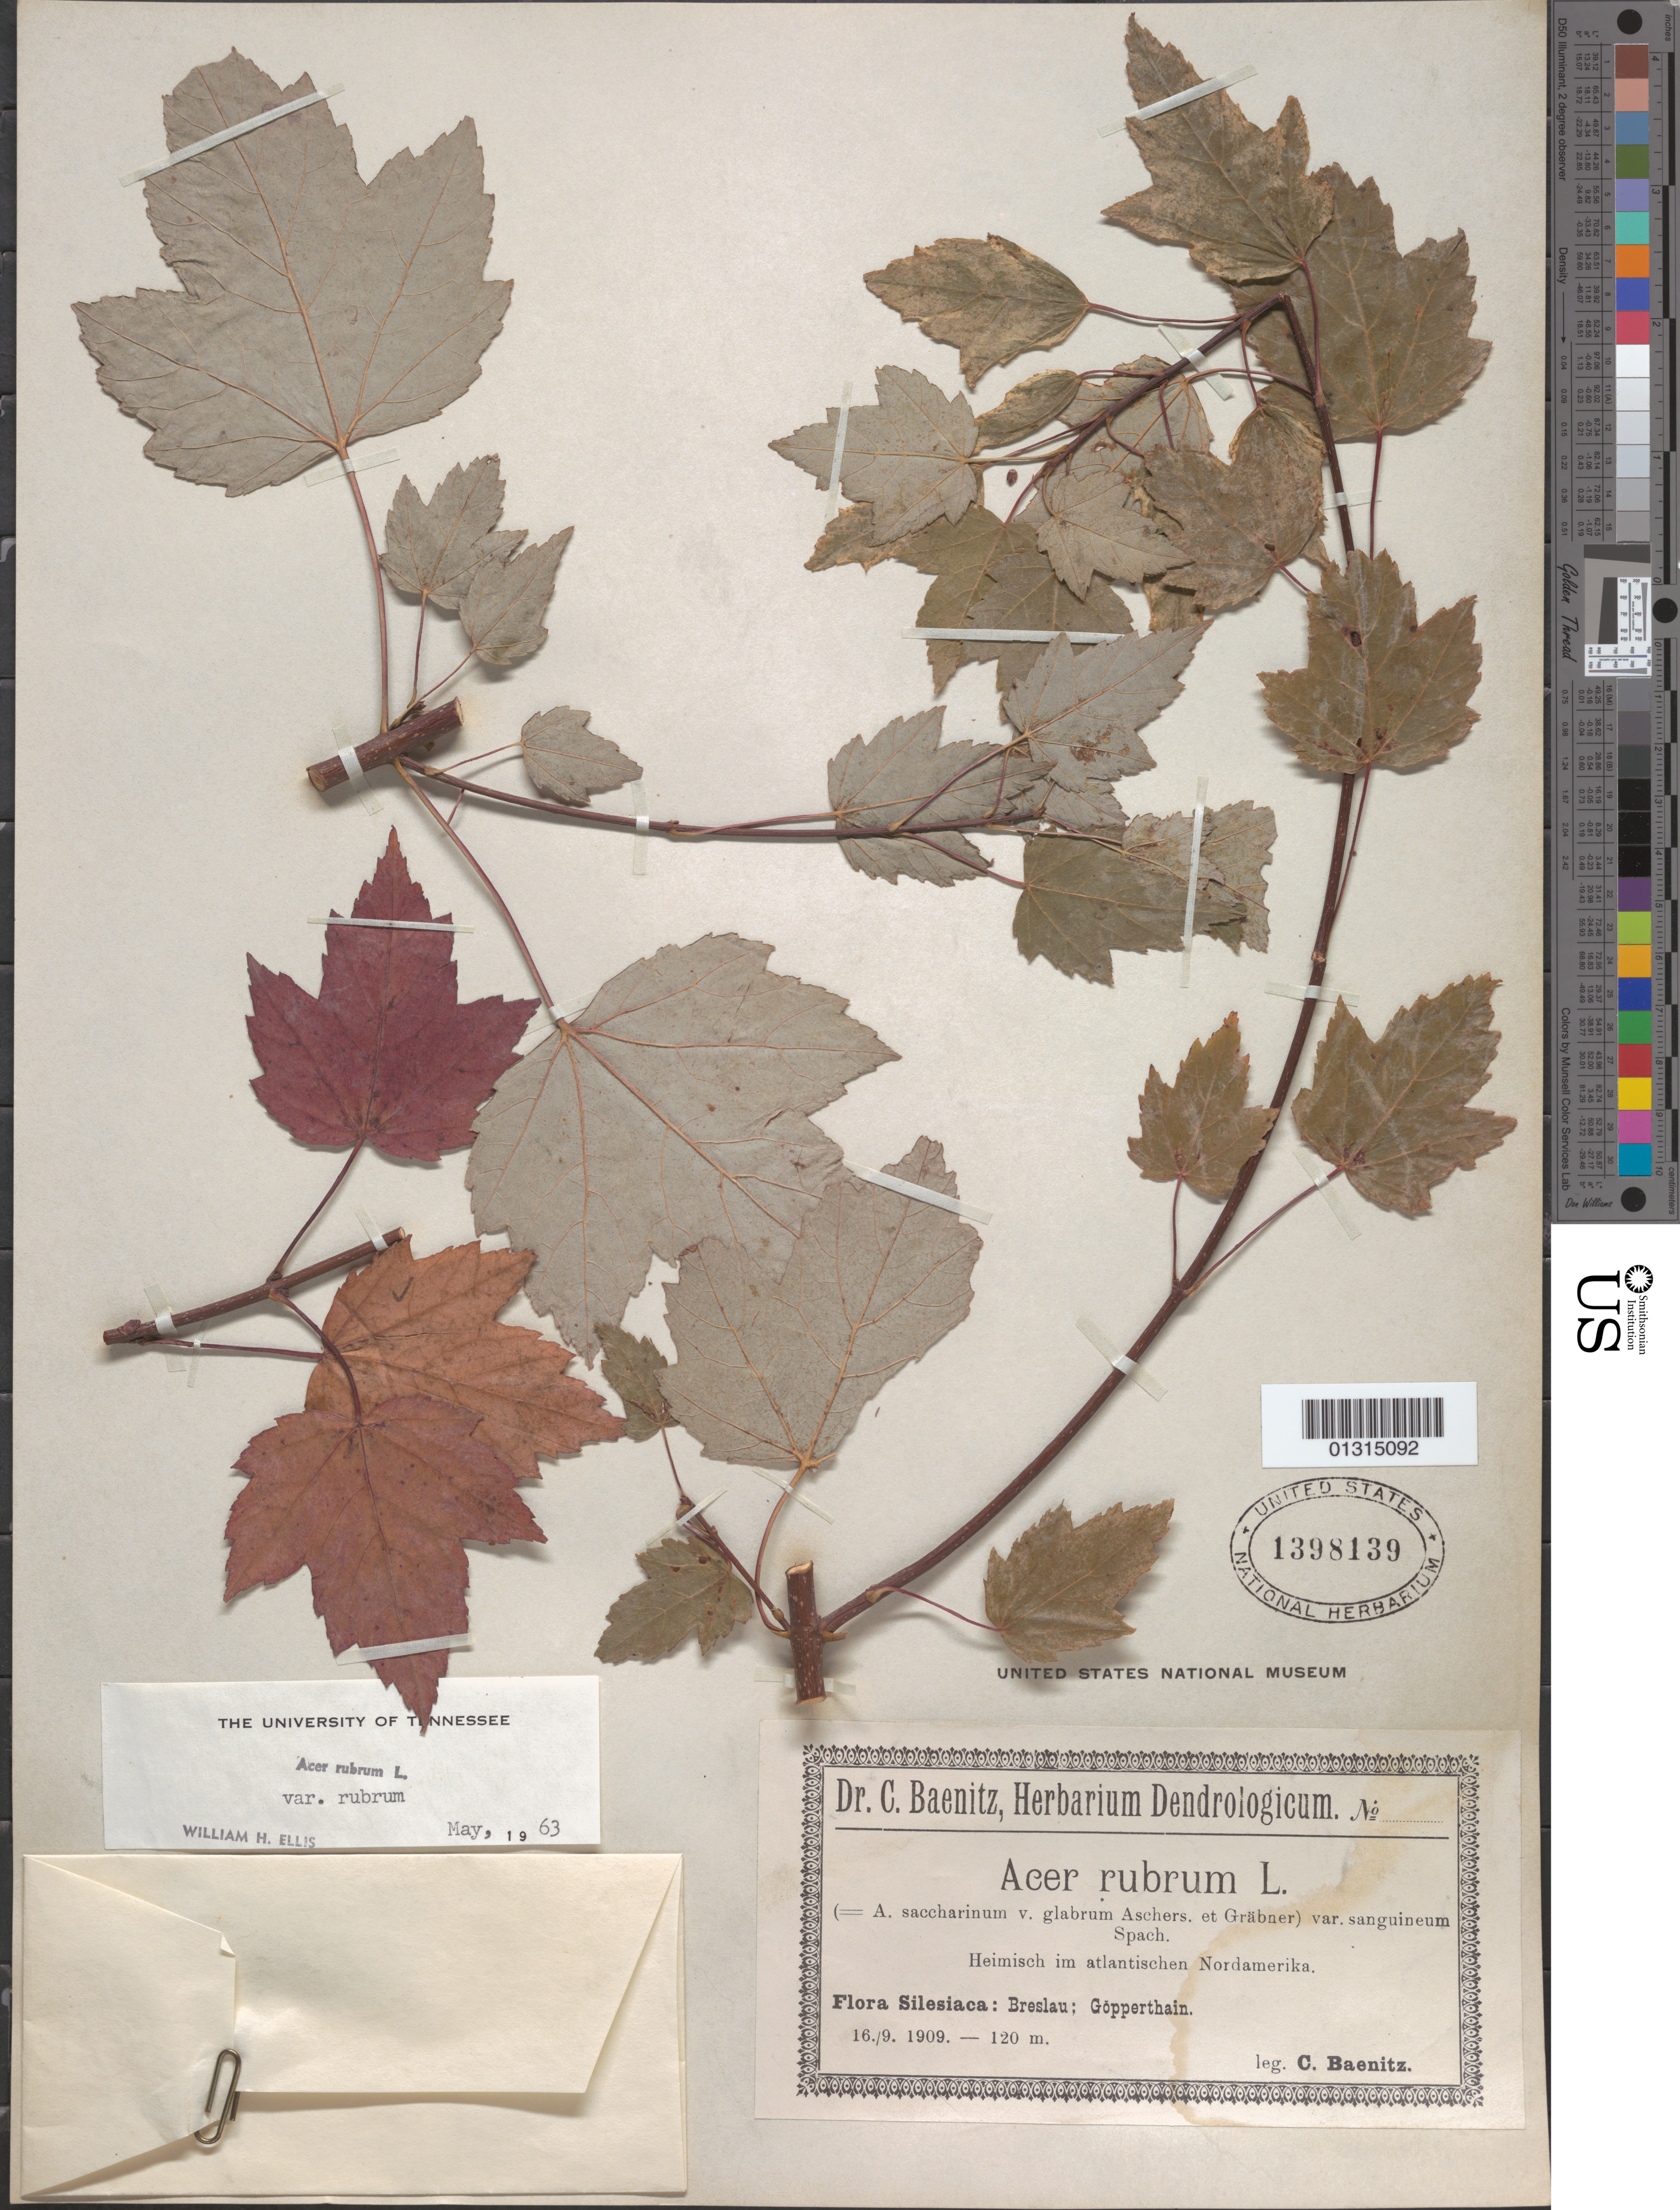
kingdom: Plantae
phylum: Tracheophyta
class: Magnoliopsida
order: Sapindales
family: Sapindaceae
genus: Acer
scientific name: Acer rubrum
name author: L.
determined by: Ellis, W. H.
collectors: C. G. Baenitz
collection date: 1909-09-16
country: United States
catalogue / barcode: US 1398139